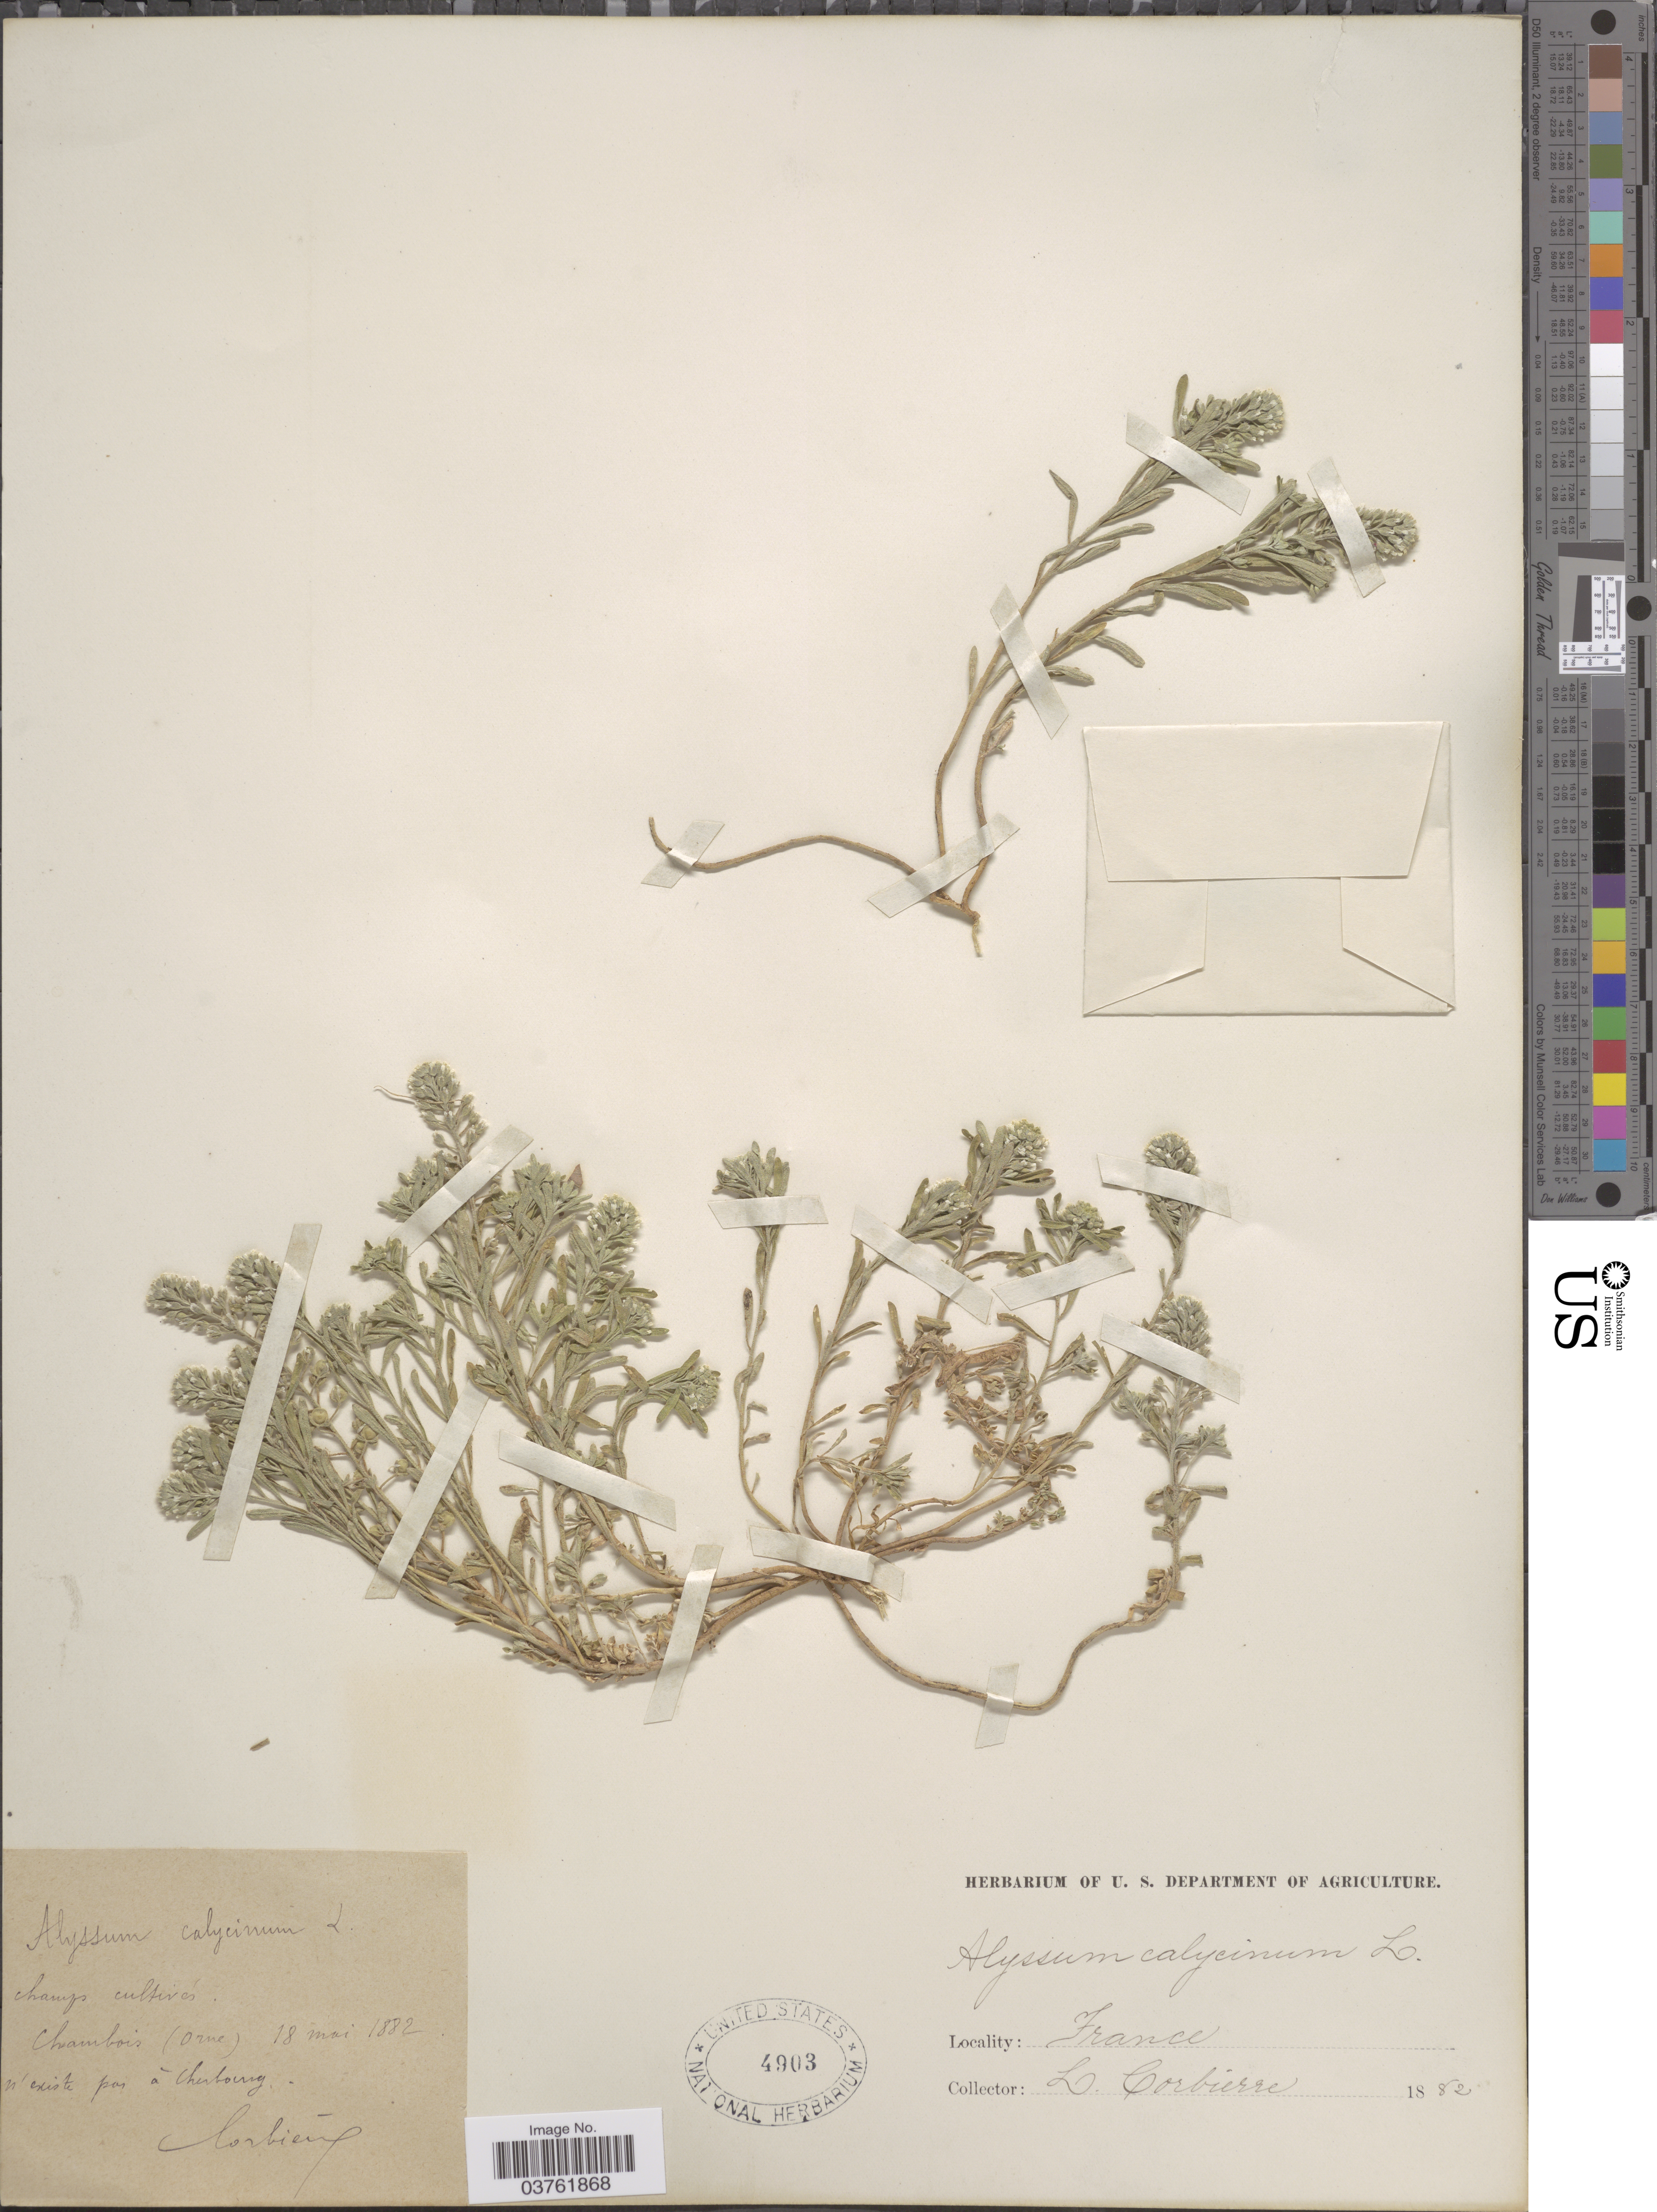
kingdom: Plantae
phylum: Tracheophyta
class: Magnoliopsida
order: Brassicales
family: Brassicaceae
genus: Alyssum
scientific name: Alyssum calycinum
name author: L.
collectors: L. Corbière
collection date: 1882-05-18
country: France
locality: Chambois (Orne) n'existe pas á Cherbourg.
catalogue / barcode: US 4903